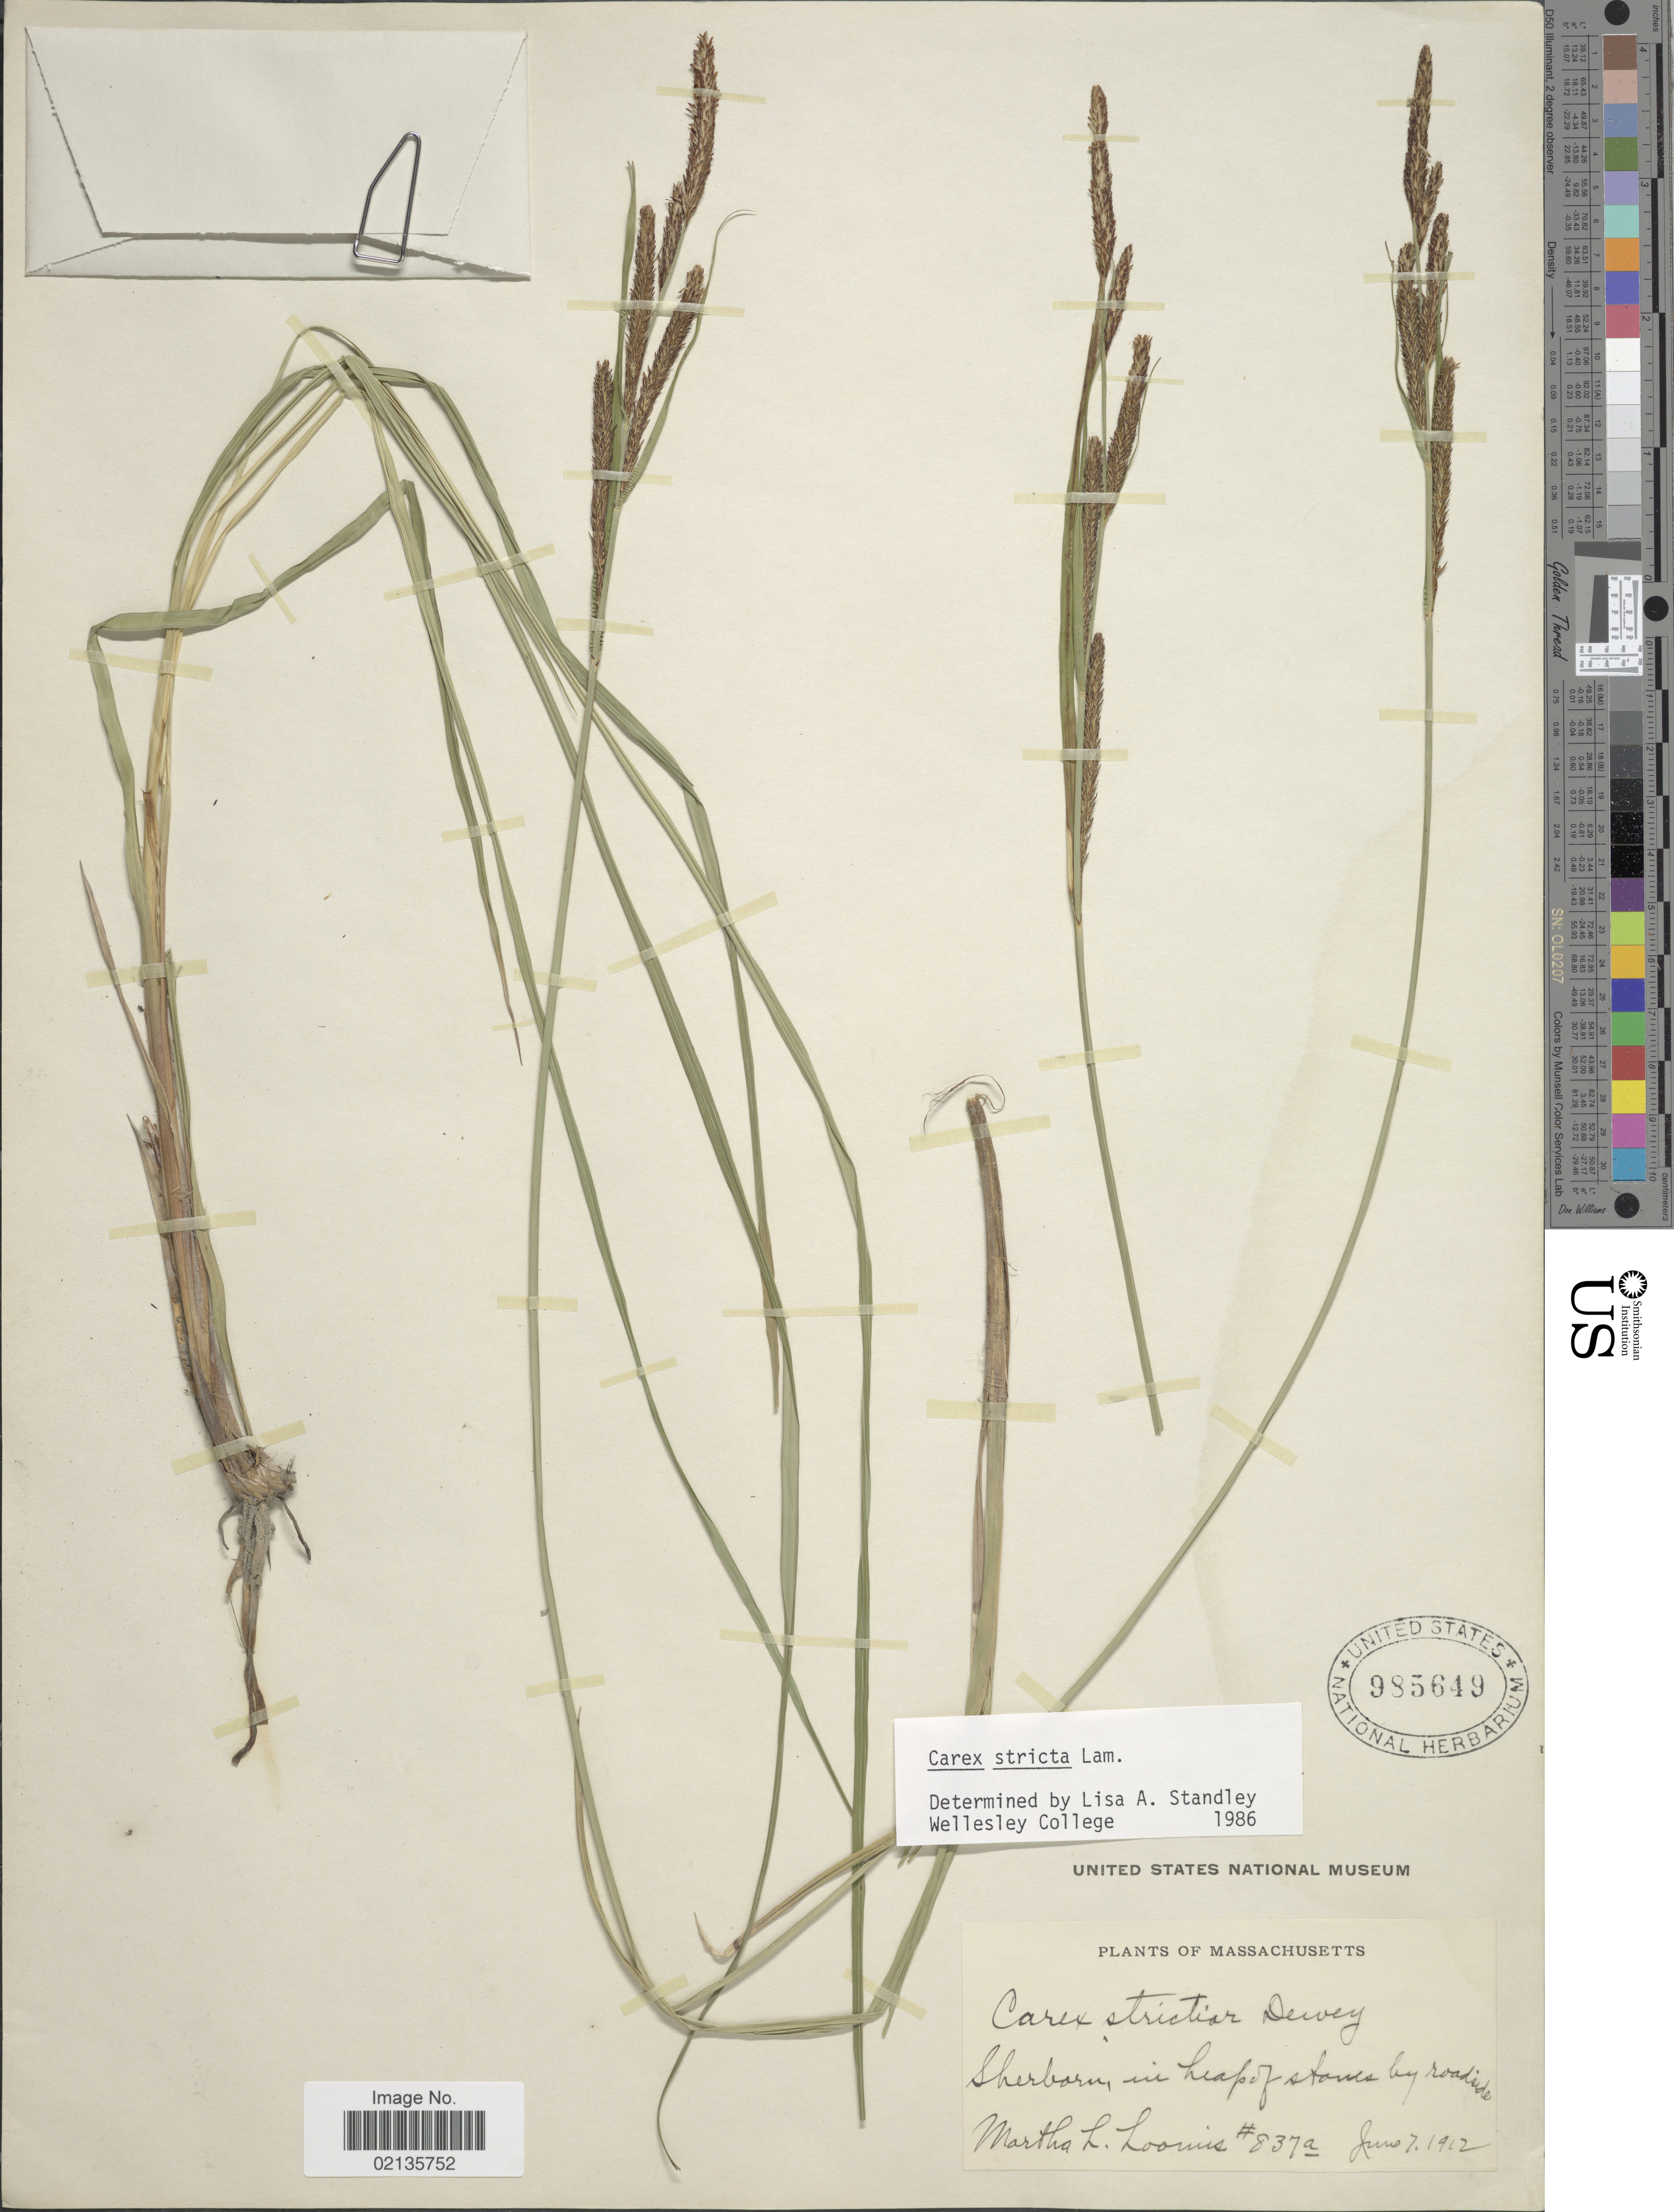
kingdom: Plantae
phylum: Tracheophyta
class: Liliopsida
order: Poales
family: Cyperaceae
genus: Carex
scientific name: Carex stricta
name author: Lam.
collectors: M. L. Loomis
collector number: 837a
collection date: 1912-06-07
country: United States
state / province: Massachusetts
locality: Sherborn, in heap of stones by roadside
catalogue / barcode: US 985649